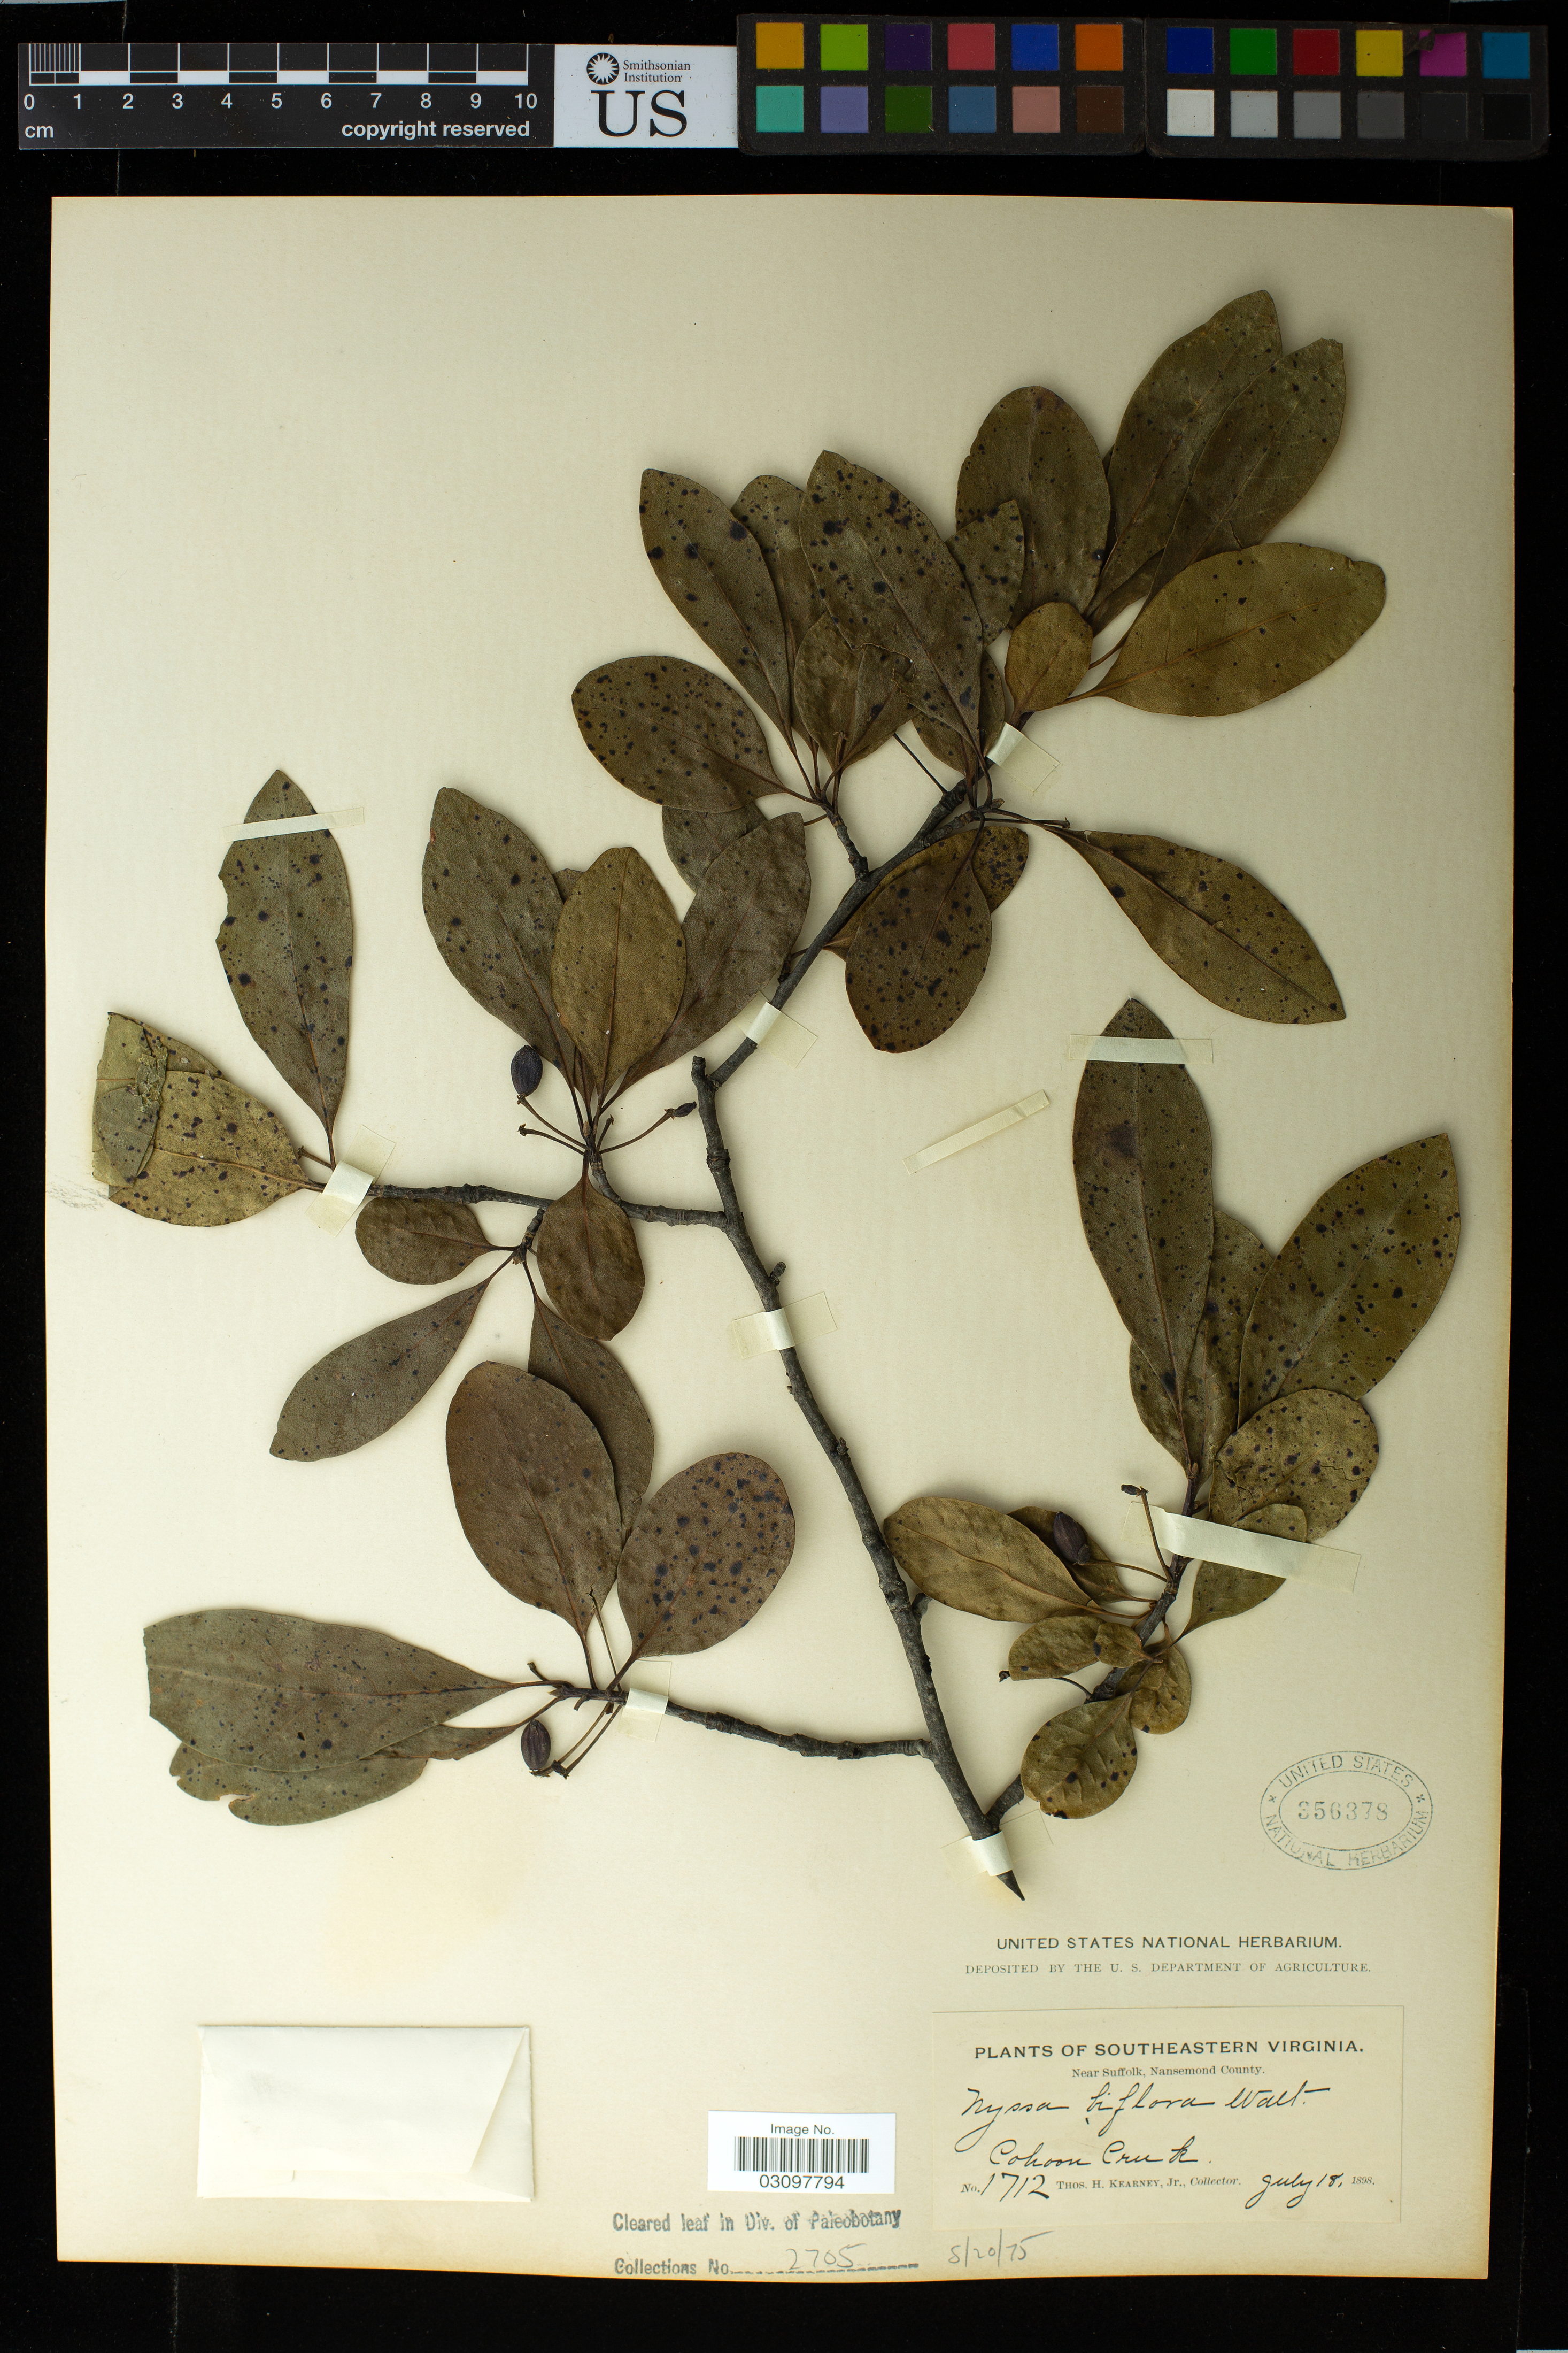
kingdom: Plantae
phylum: Tracheophyta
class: Magnoliopsida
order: Cornales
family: Nyssaceae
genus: Nyssa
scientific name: Nyssa biflora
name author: Walter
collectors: T. H. Kearney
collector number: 1712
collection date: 1898-07-18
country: United States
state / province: Virginia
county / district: City of Suffolk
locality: Southeastern Virginia, Near Suffolk, Cohoon Creek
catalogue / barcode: US 356378